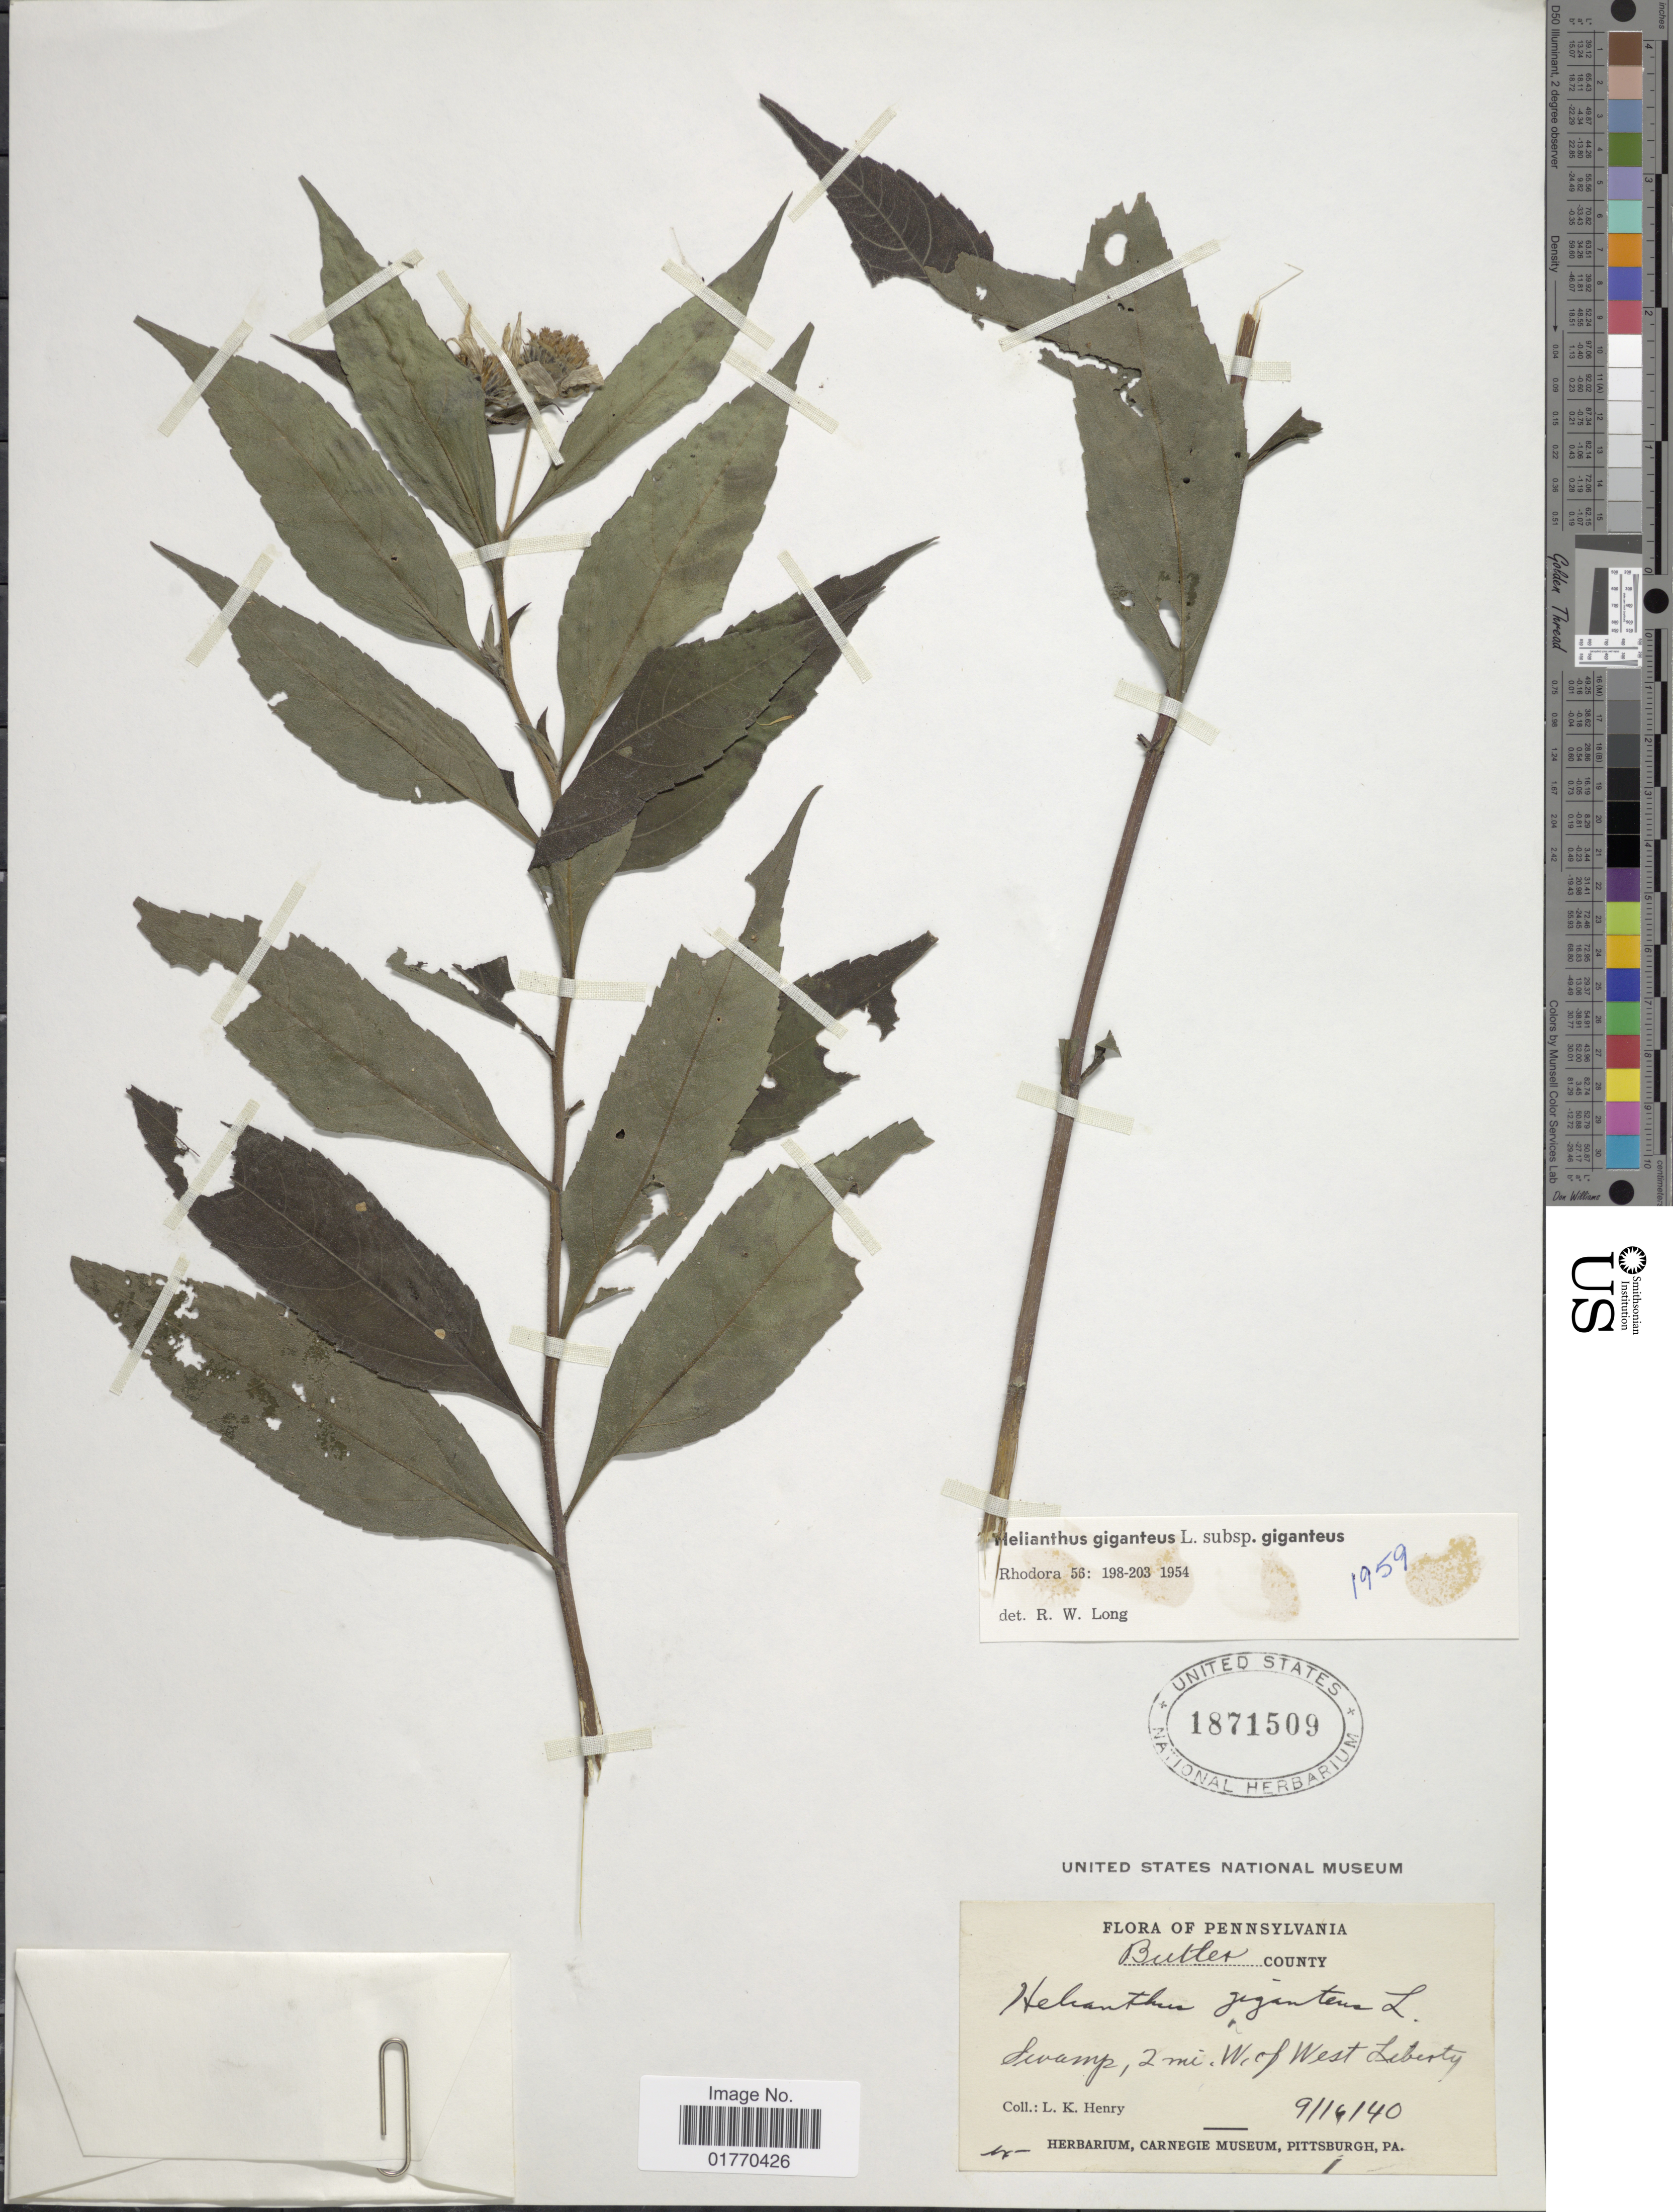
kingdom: Plantae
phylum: Tracheophyta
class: Magnoliopsida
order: Asterales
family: Asteraceae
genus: Helianthus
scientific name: Helianthus giganteus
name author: L.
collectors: L. K. Henry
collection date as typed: Transcribed d/m/y: 16/9/40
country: United States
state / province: Pennsylvania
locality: Butler County, Swamp, 2 mi. W. of West Liberty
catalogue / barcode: US 1871509